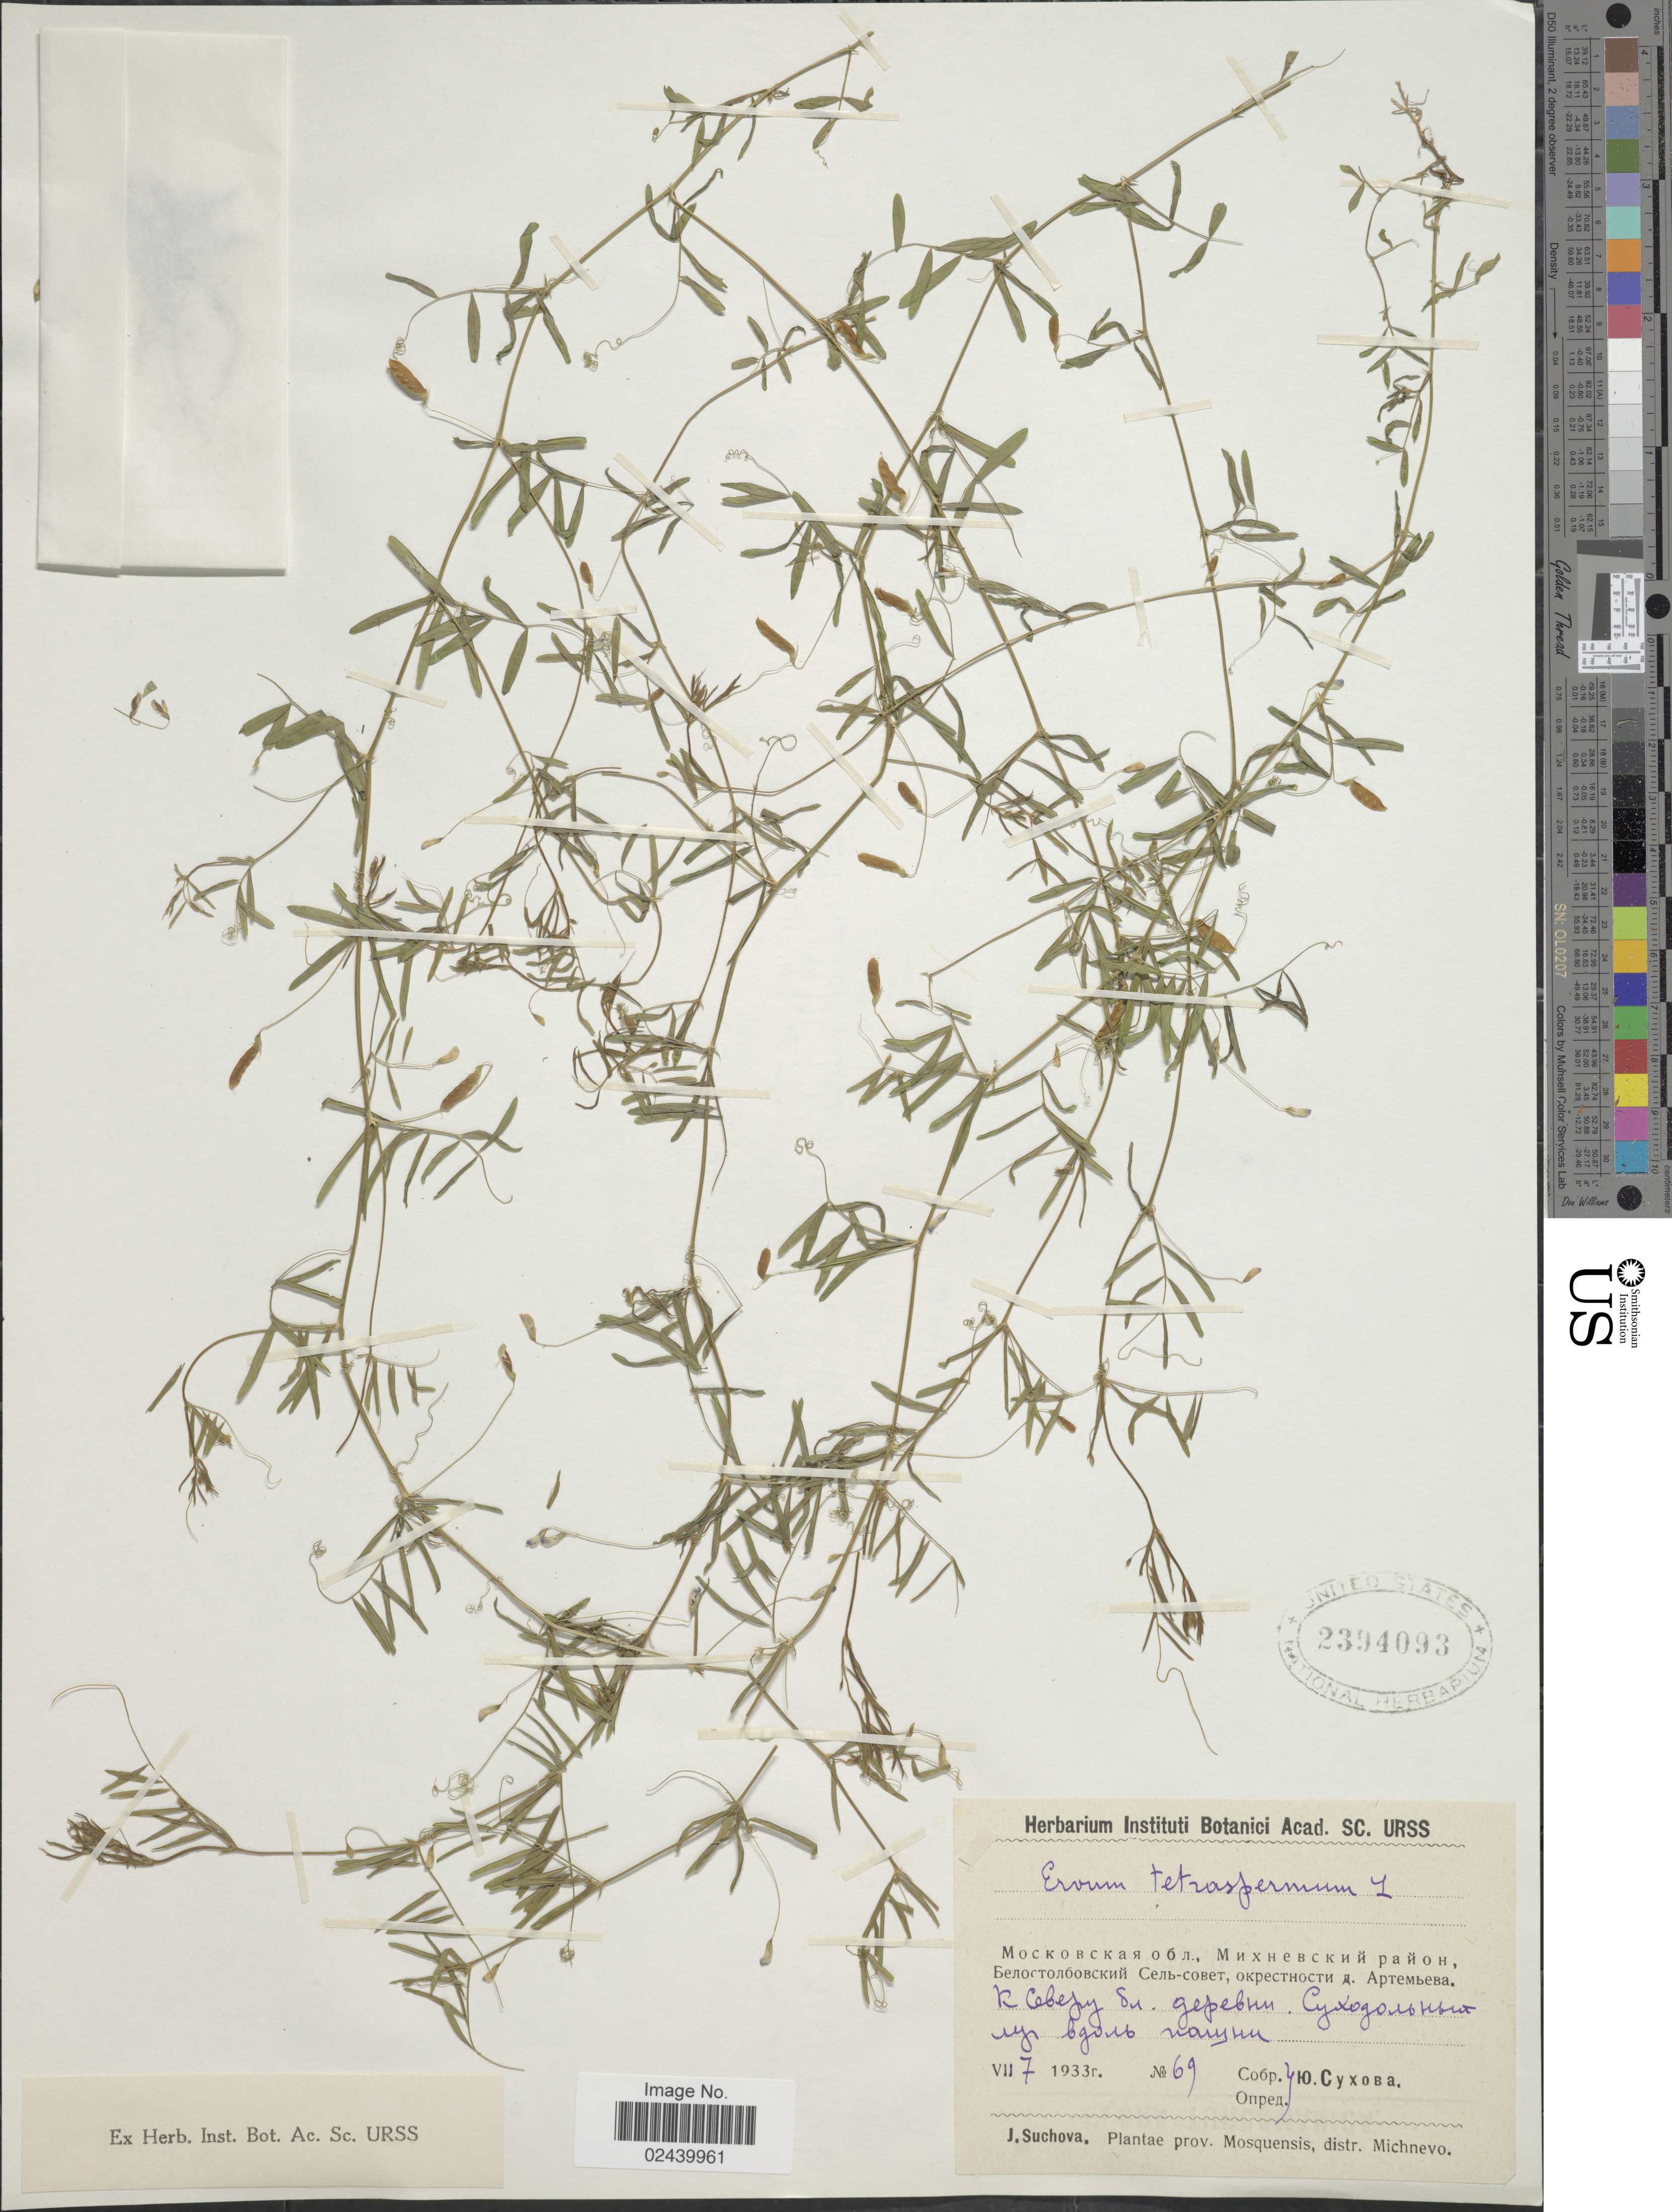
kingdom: Plantae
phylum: Tracheophyta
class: Magnoliopsida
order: Fabales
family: Fabaceae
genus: Vicia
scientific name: Vicia tetrasperma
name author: (L.) Schreb.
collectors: J. Suchowa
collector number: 69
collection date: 1933-07-07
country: Russian Federation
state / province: Moscow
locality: Vicinity of village Artemyevo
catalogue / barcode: US 2394093